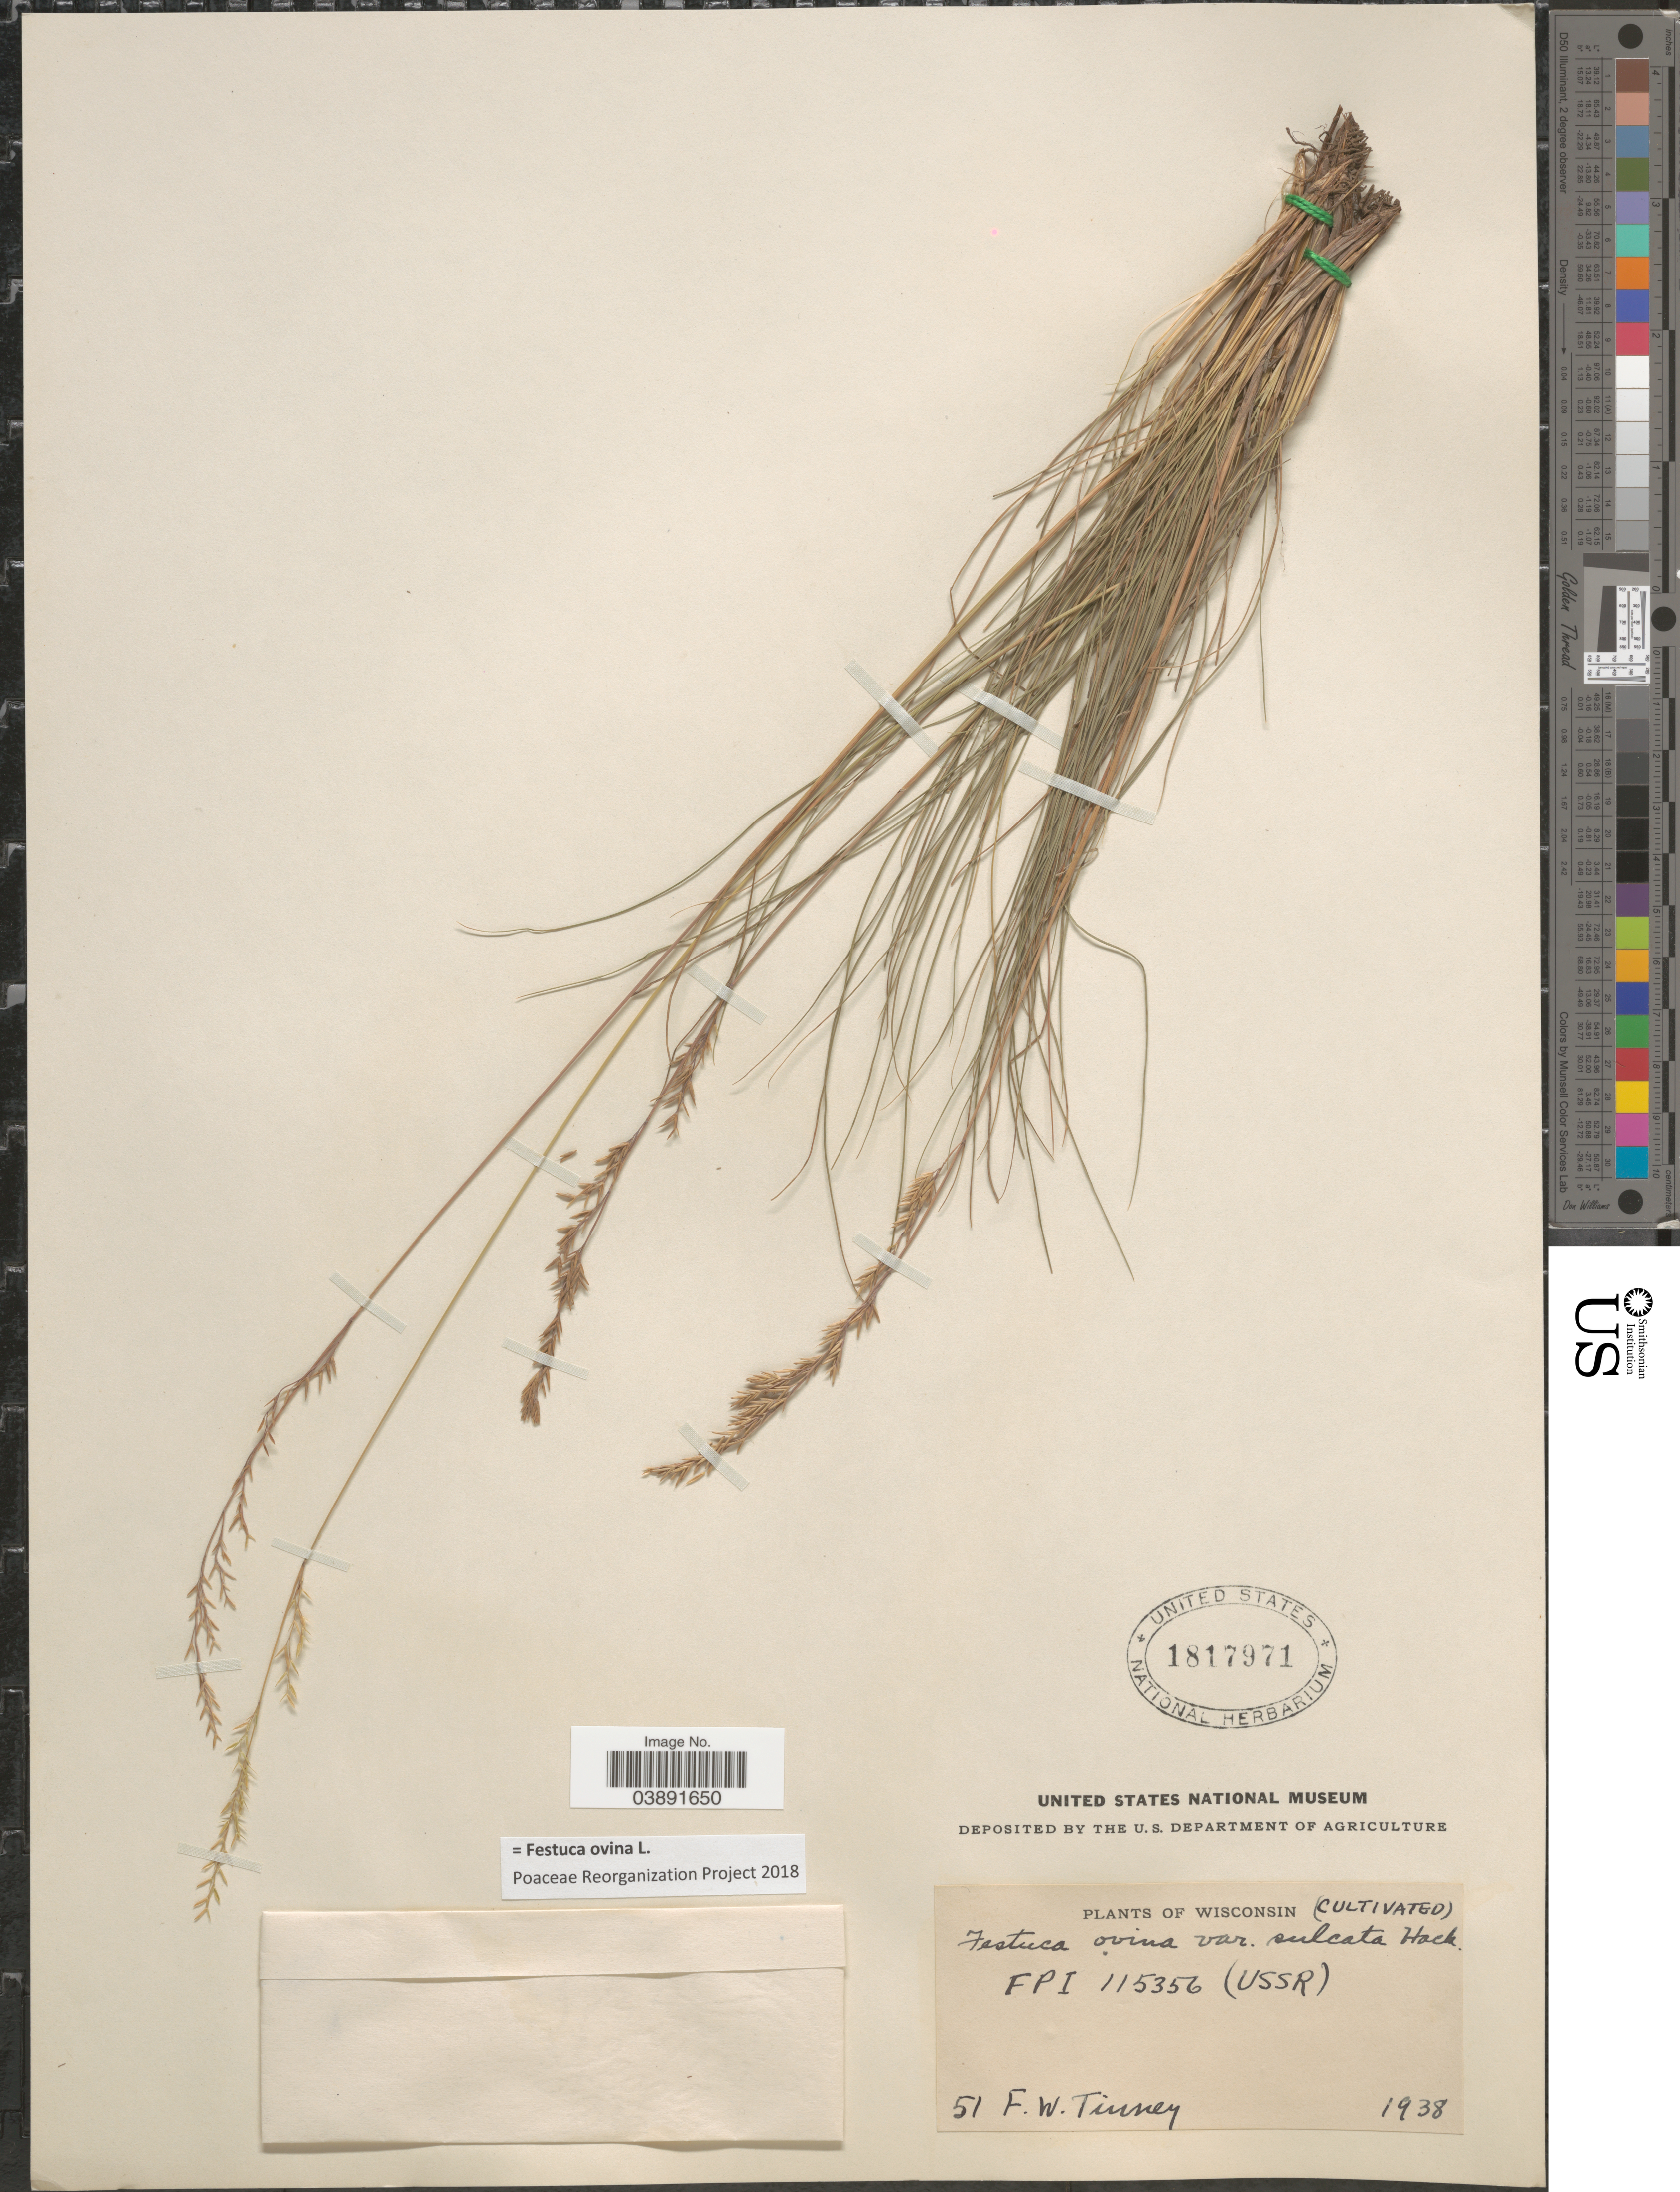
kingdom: Plantae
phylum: Tracheophyta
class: Liliopsida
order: Poales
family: Poaceae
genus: Festuca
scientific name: Festuca ovina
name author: L.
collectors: F. Tinney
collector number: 51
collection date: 1938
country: United States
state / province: Wisconsin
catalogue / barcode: US 1817971